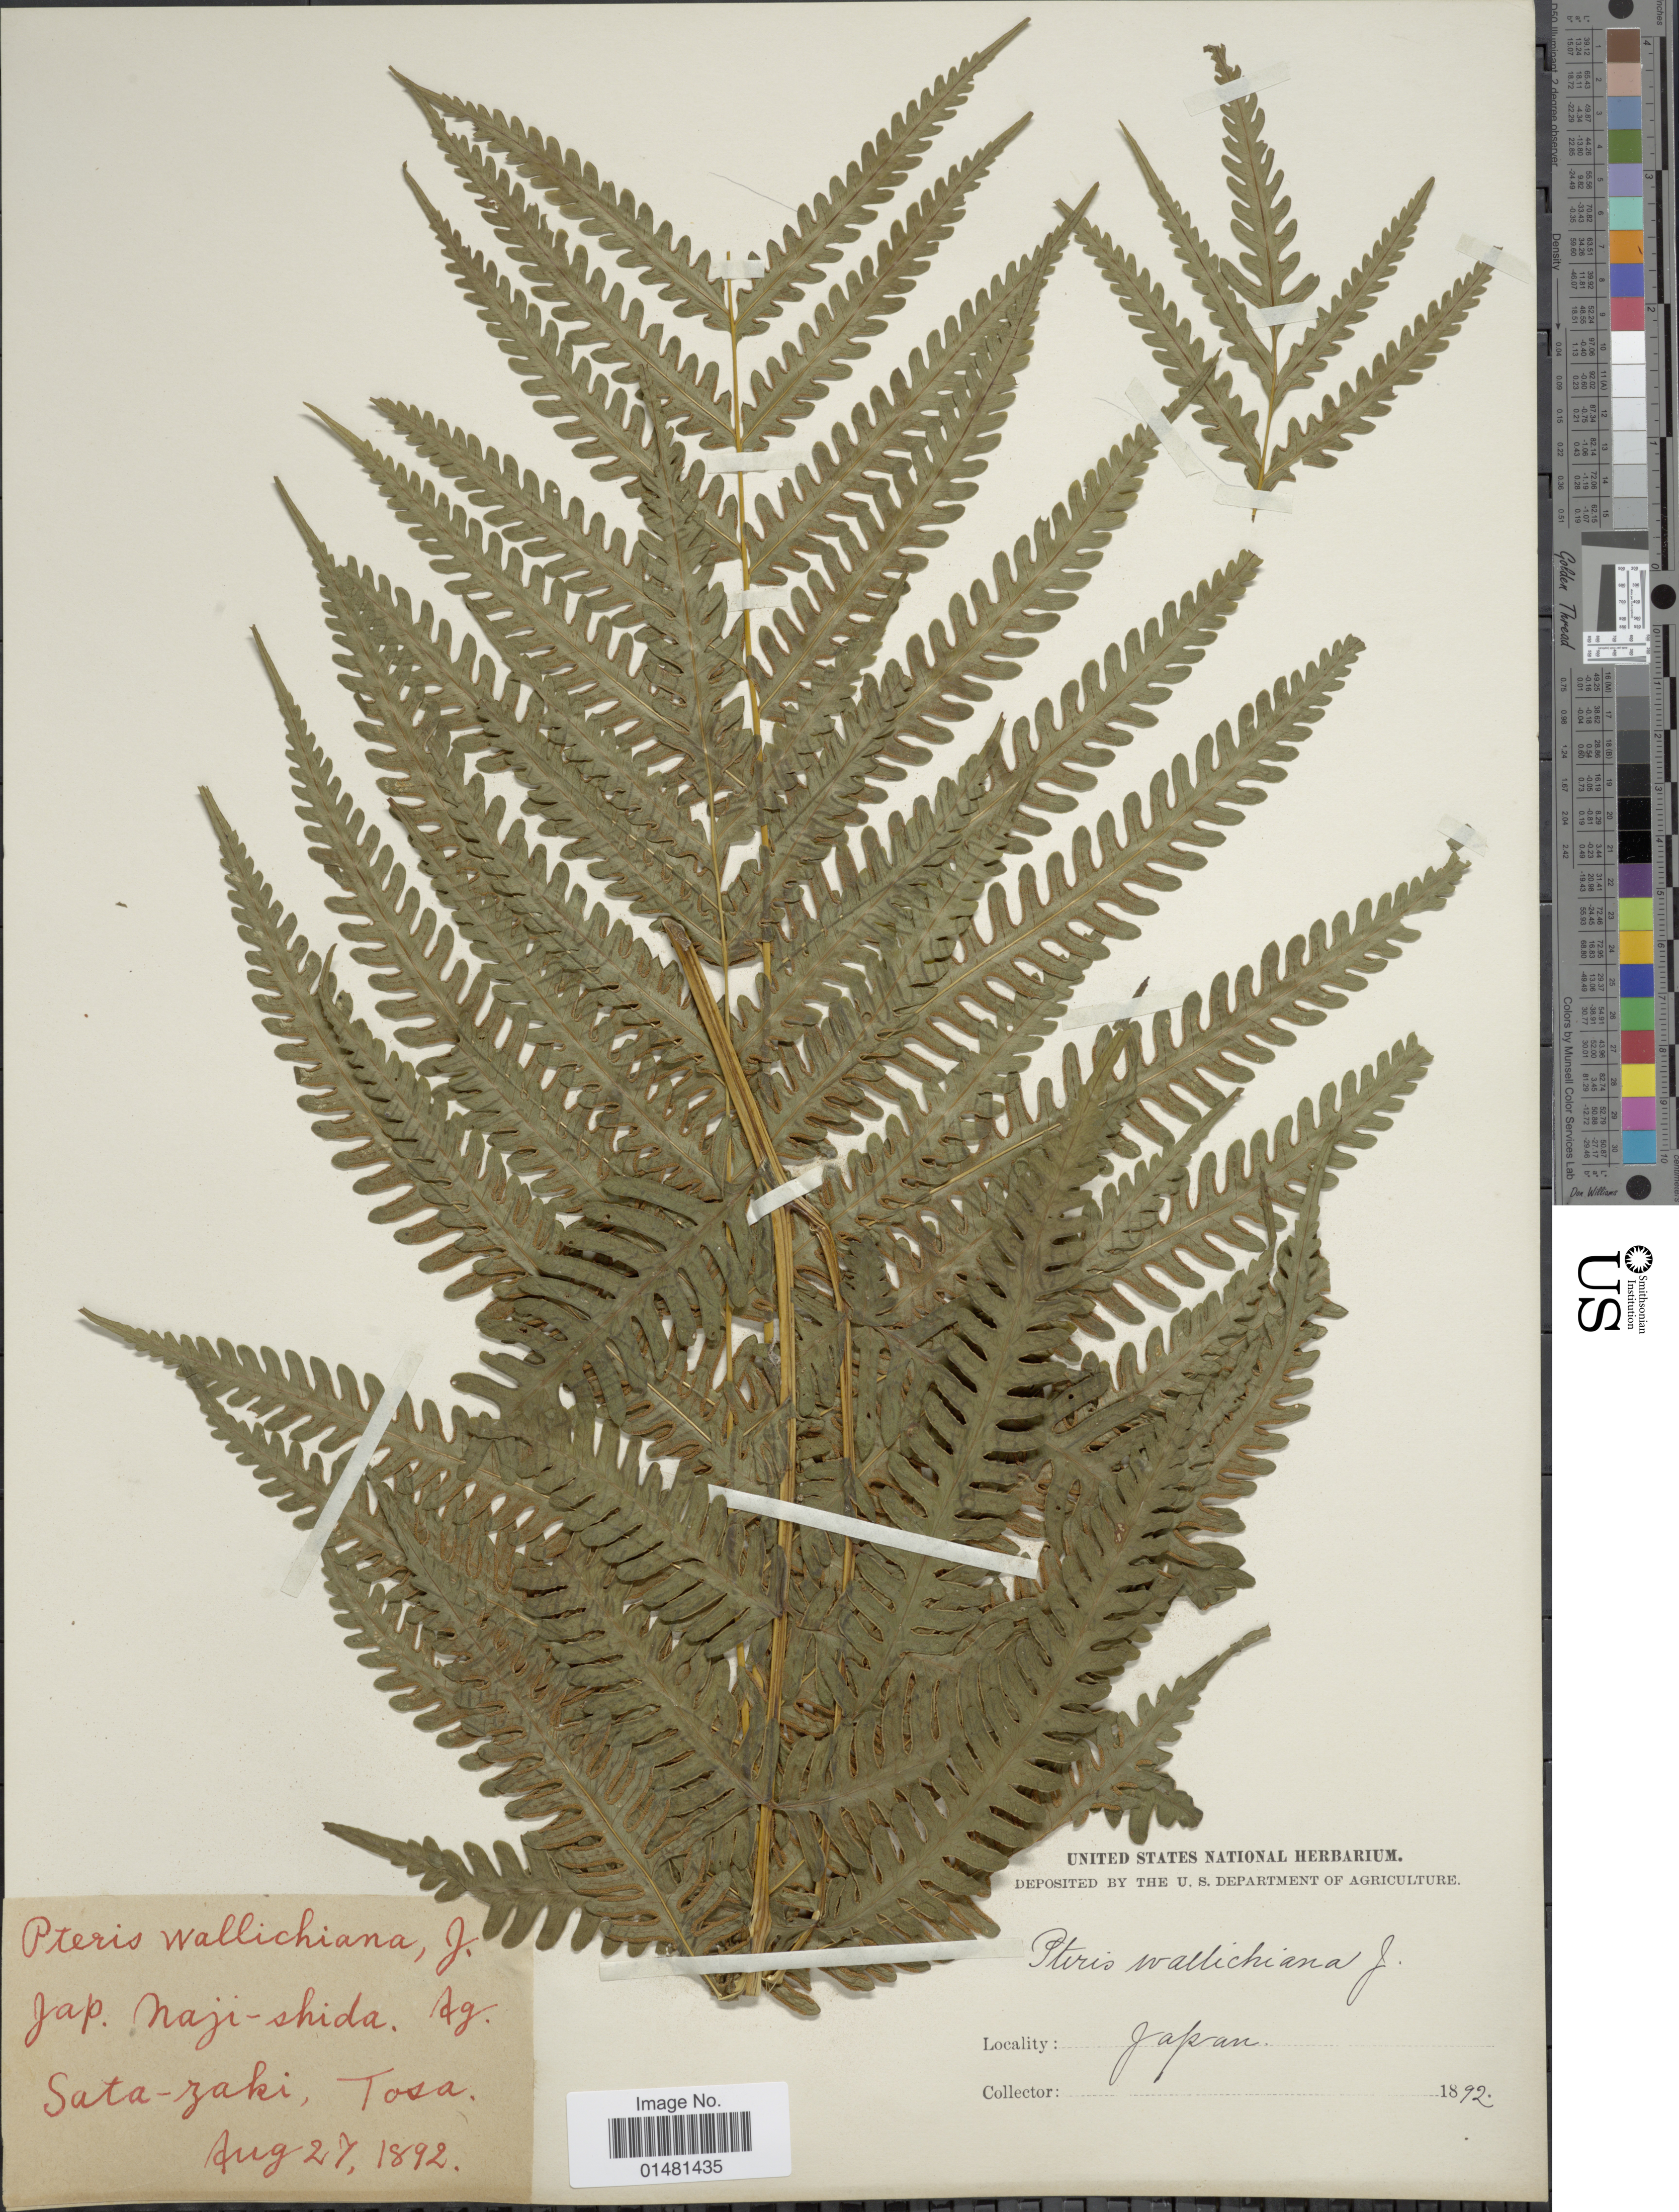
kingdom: Plantae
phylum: Tracheophyta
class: Polypodiopsida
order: Polypodiales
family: Pteridaceae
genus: Pteris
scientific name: Pteris wallichiana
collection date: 1892-08-27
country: Japan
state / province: Koti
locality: Naji-shida, Ag. Sata-zaki, Tosa